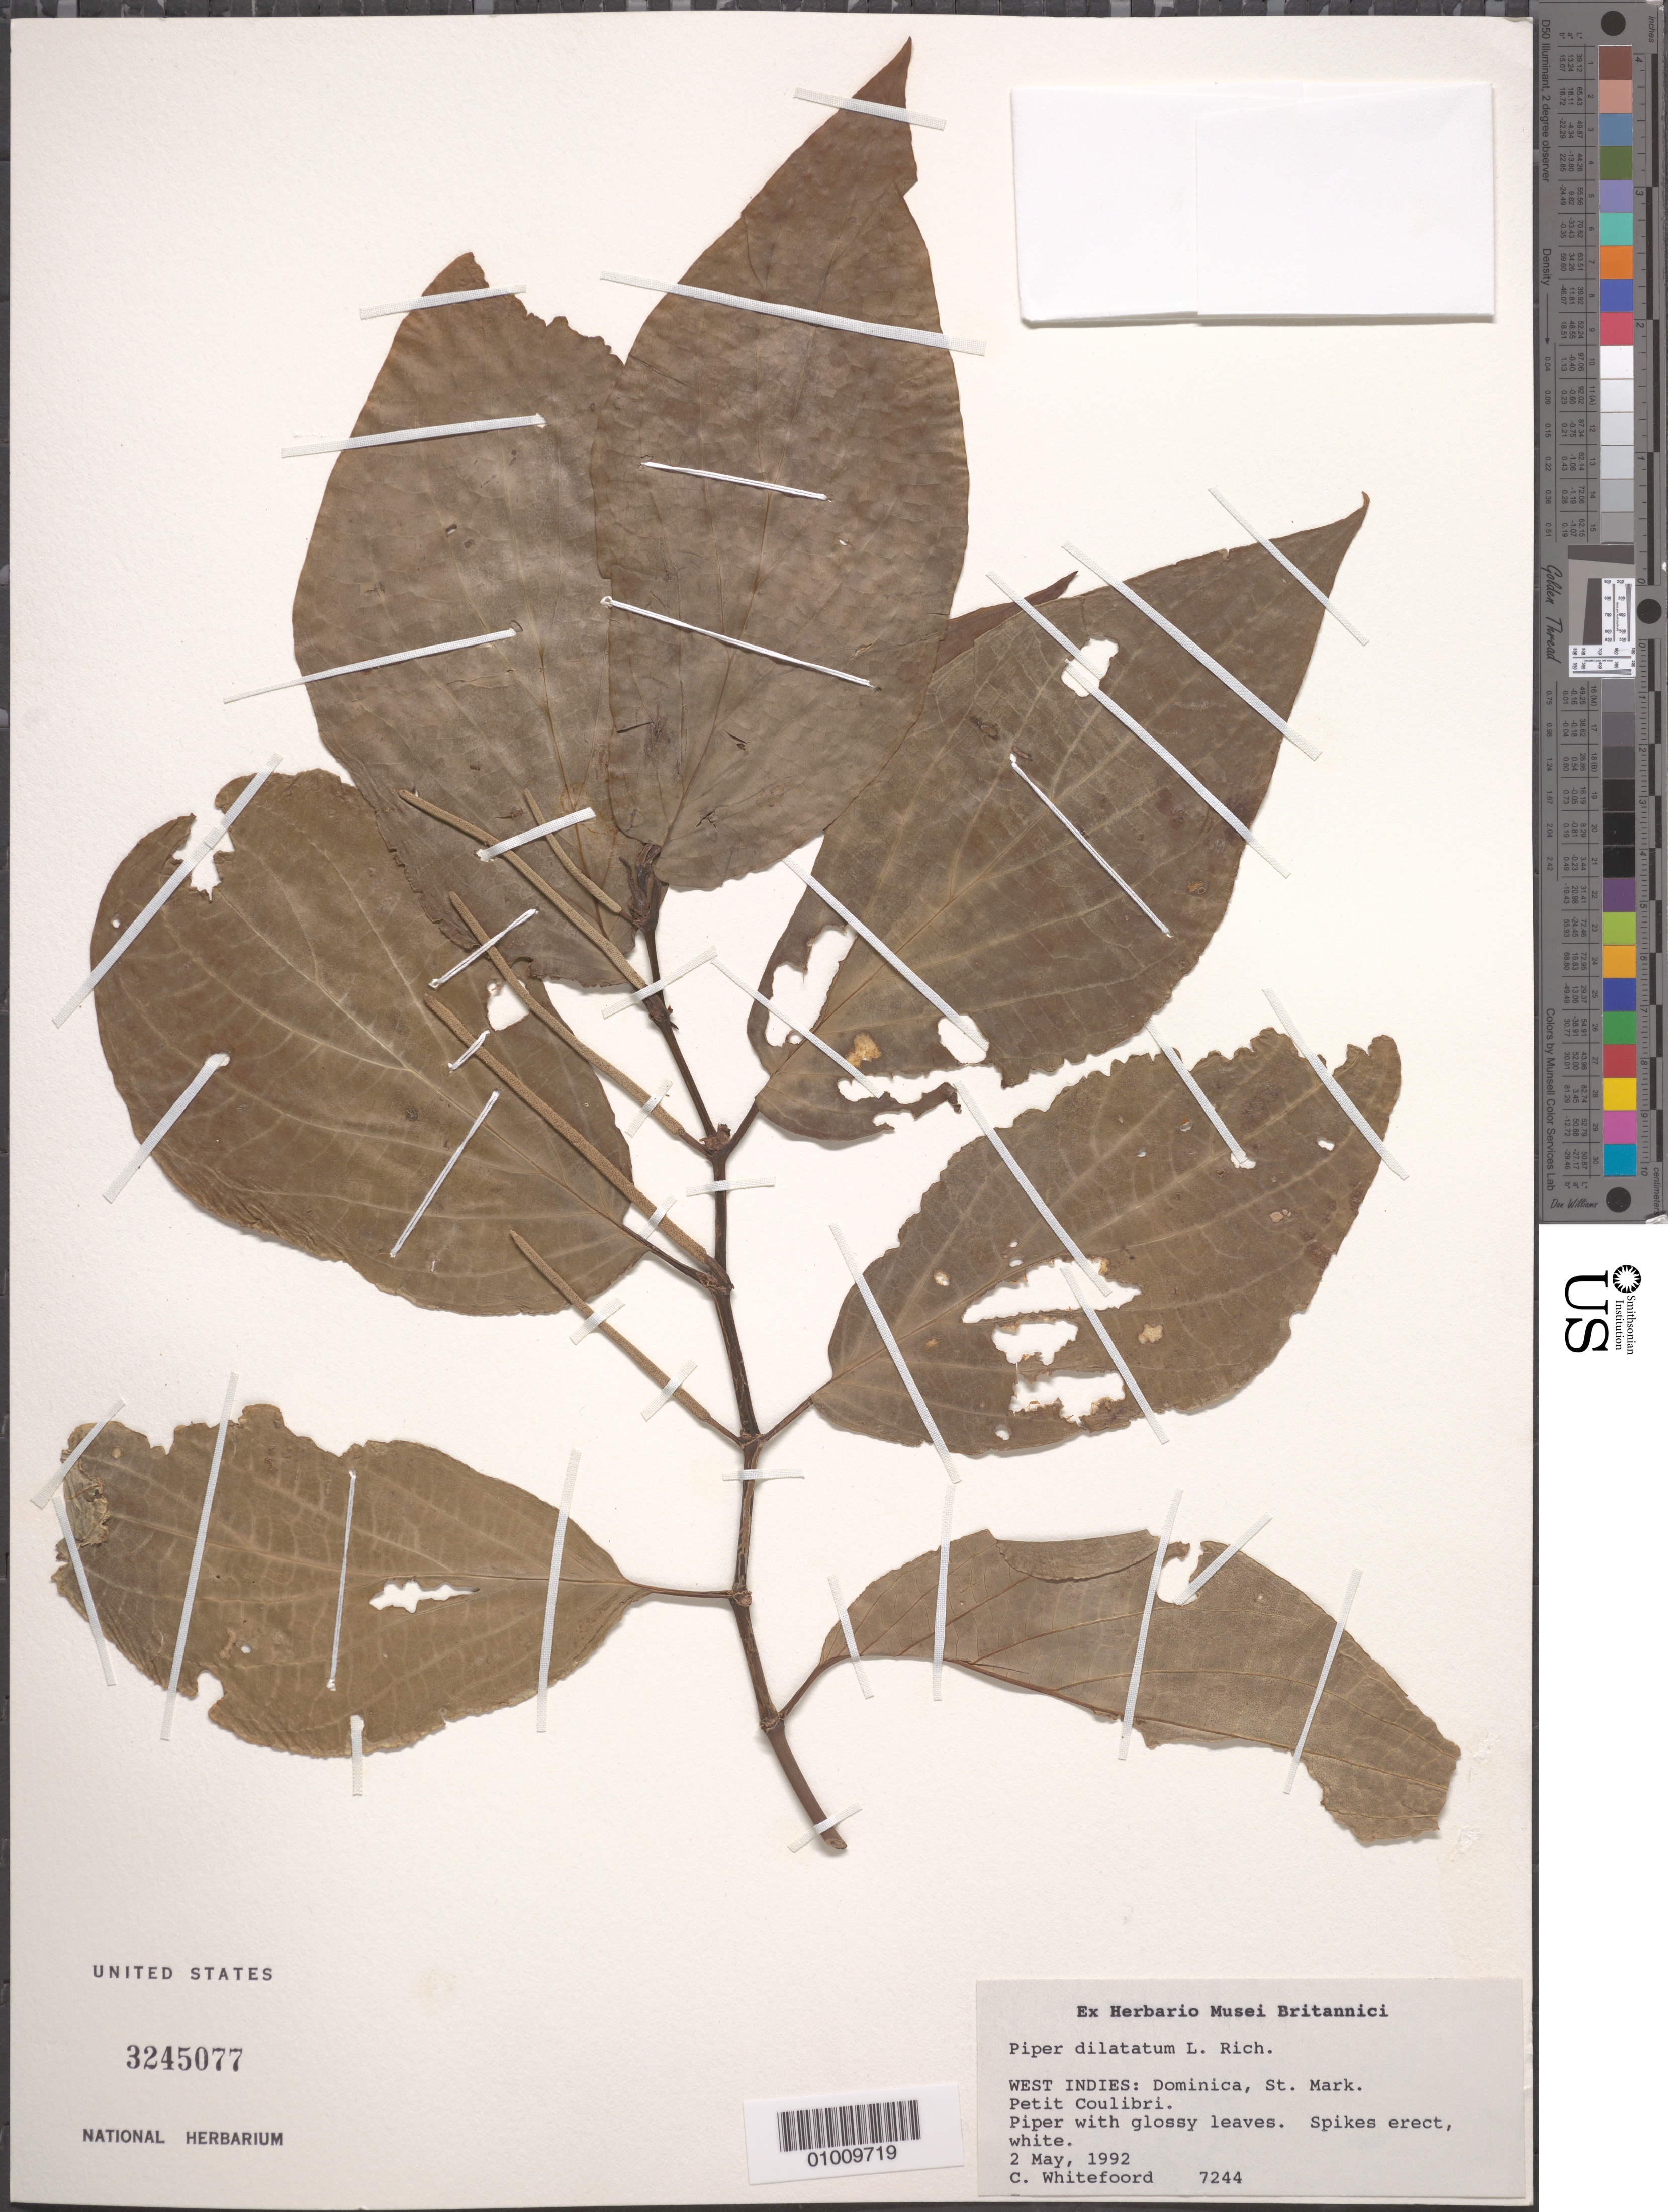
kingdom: Plantae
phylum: Tracheophyta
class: Magnoliopsida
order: Piperales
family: Piperaceae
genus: Piper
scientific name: Piper dilatatum var. dilatatum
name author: Rich.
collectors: C. Whitefoord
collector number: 7244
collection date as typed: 02 May 1992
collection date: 1992-05-02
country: Dominica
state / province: St. Mark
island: Dominica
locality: Petit Coulibri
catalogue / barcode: US 3245077